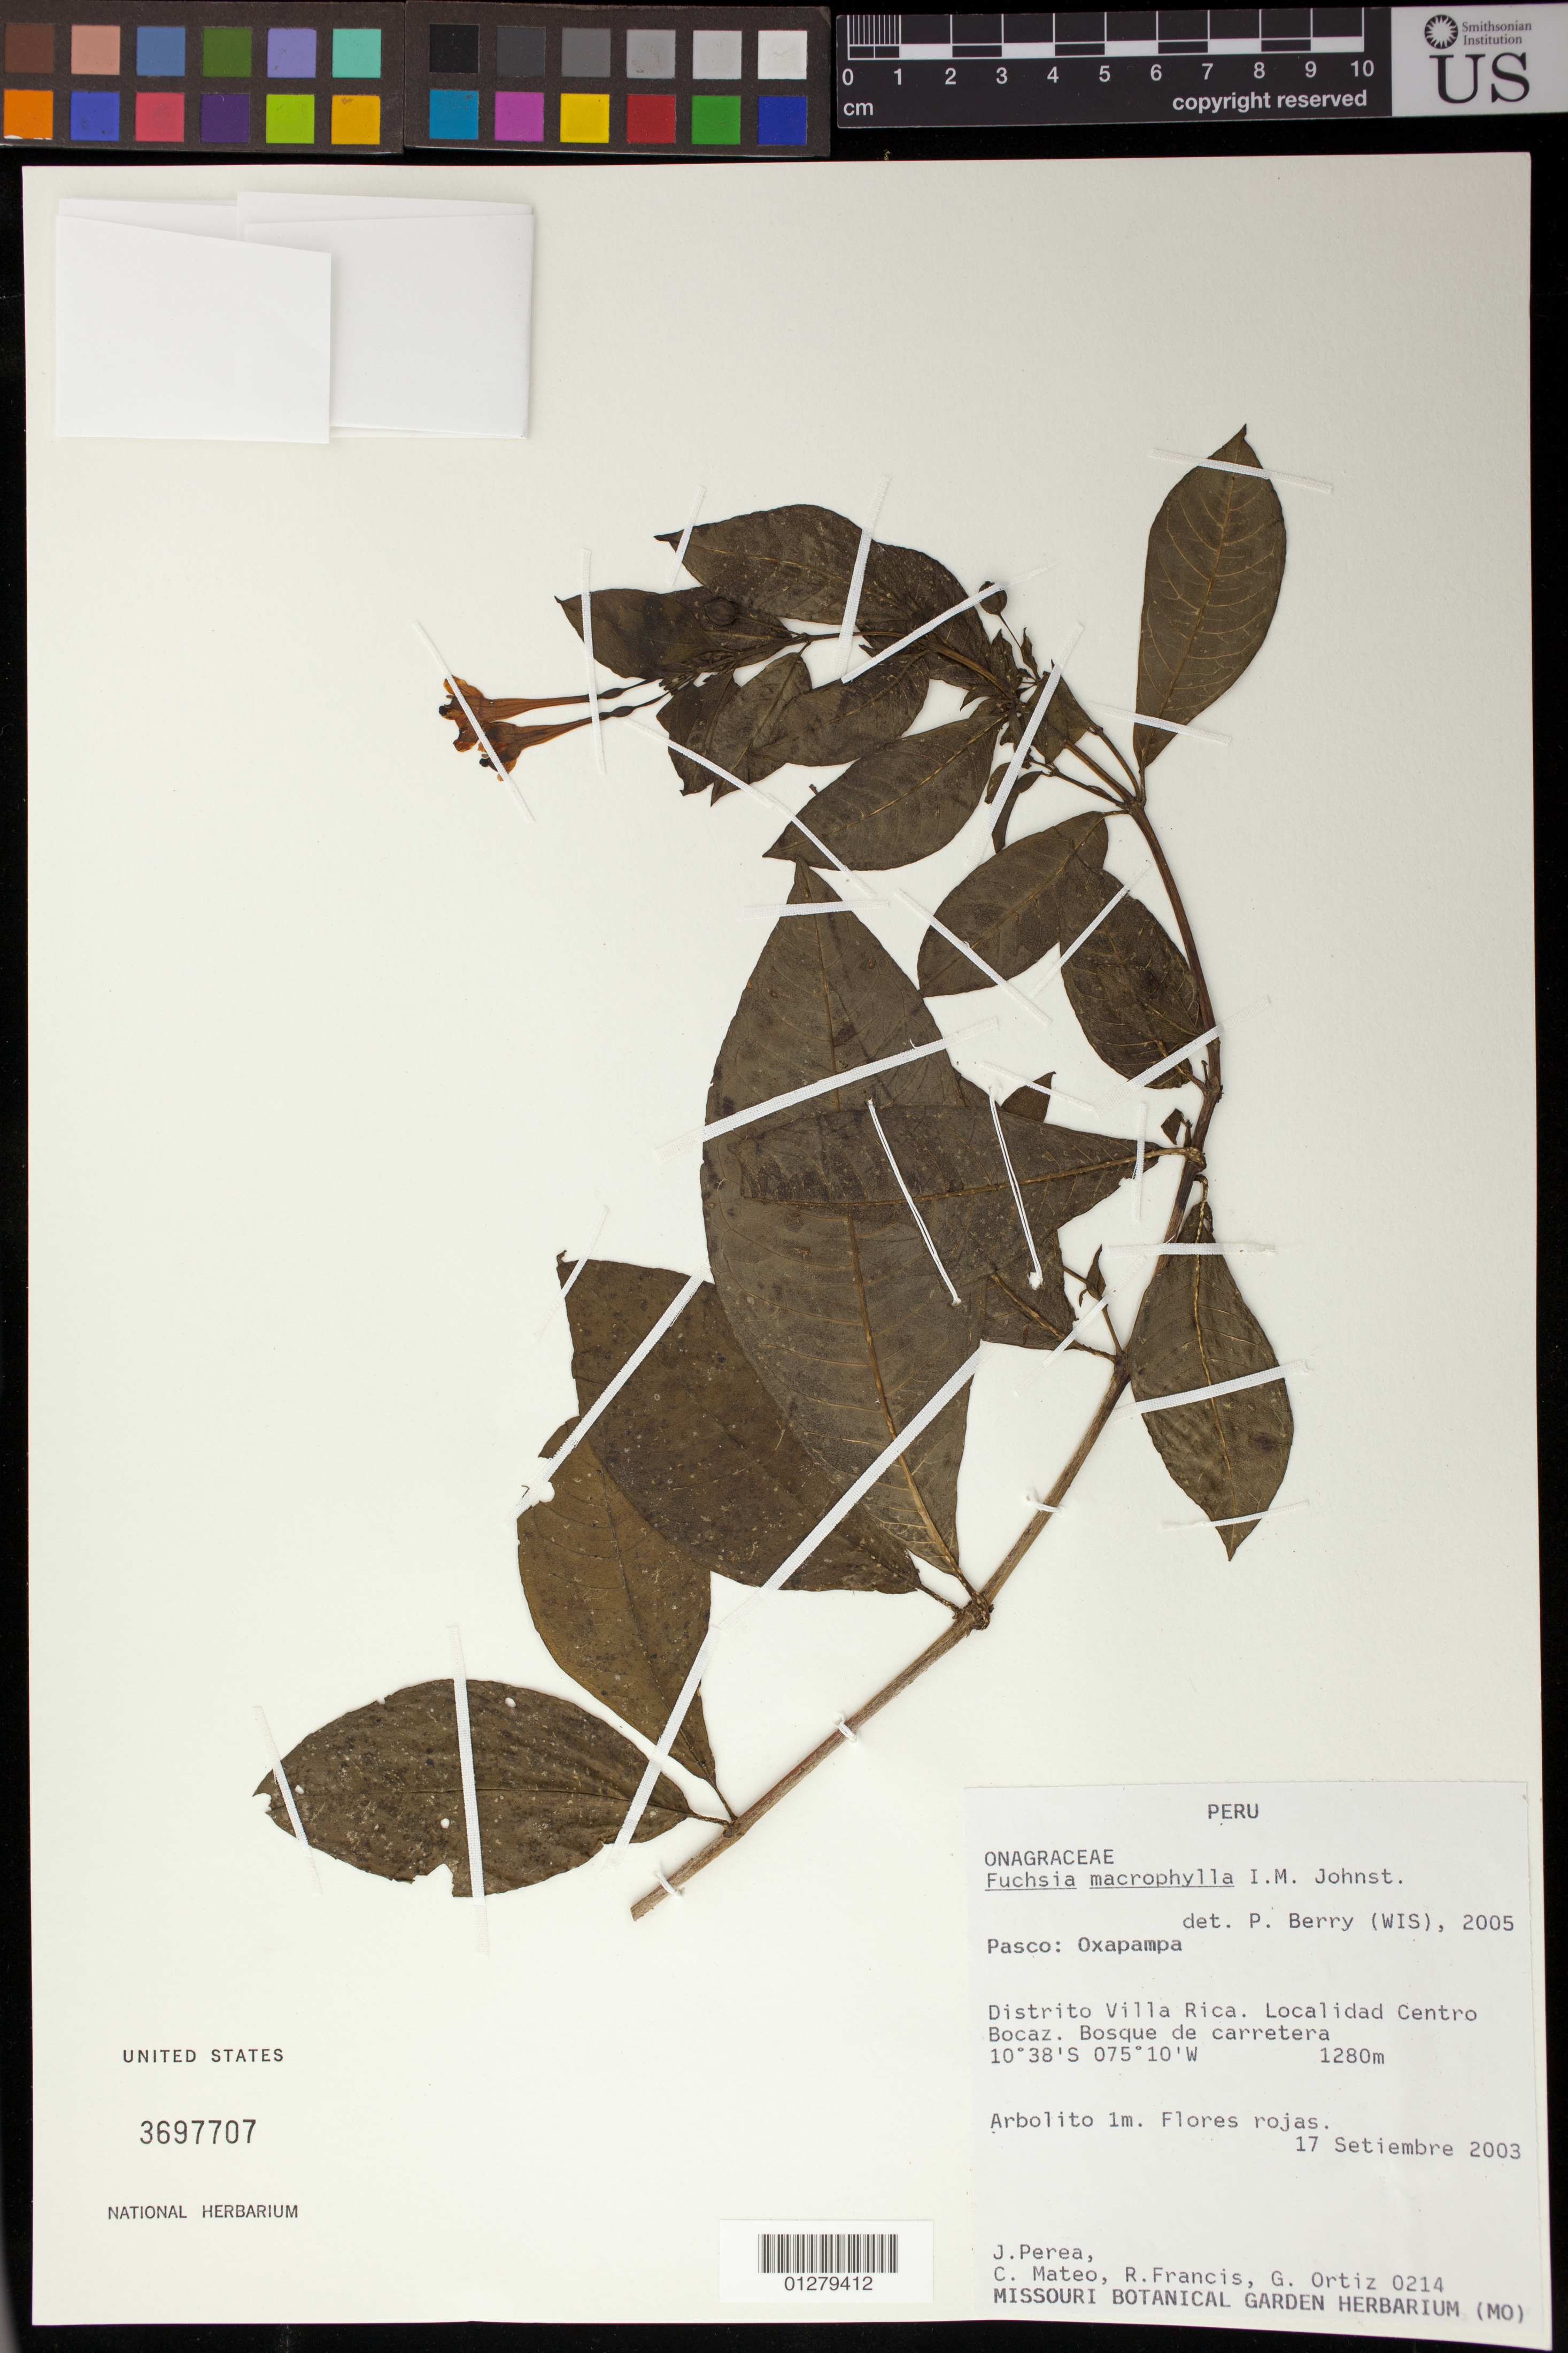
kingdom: Plantae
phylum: Tracheophyta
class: Magnoliopsida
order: Myrtales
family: Onagraceae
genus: Fuchsia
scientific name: Fuchsia macrophylla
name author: I.M. Johnst.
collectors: J. Perea, C. Mateo, R. Francis & G. Ortíz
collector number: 214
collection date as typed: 17 Sep 2003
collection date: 2003-09-17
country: Peru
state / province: Pasco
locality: Oxapampa. Distrito Villa Rica. Localidad Centro Bocaz.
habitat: Roadside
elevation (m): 1280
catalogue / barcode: US 3697707